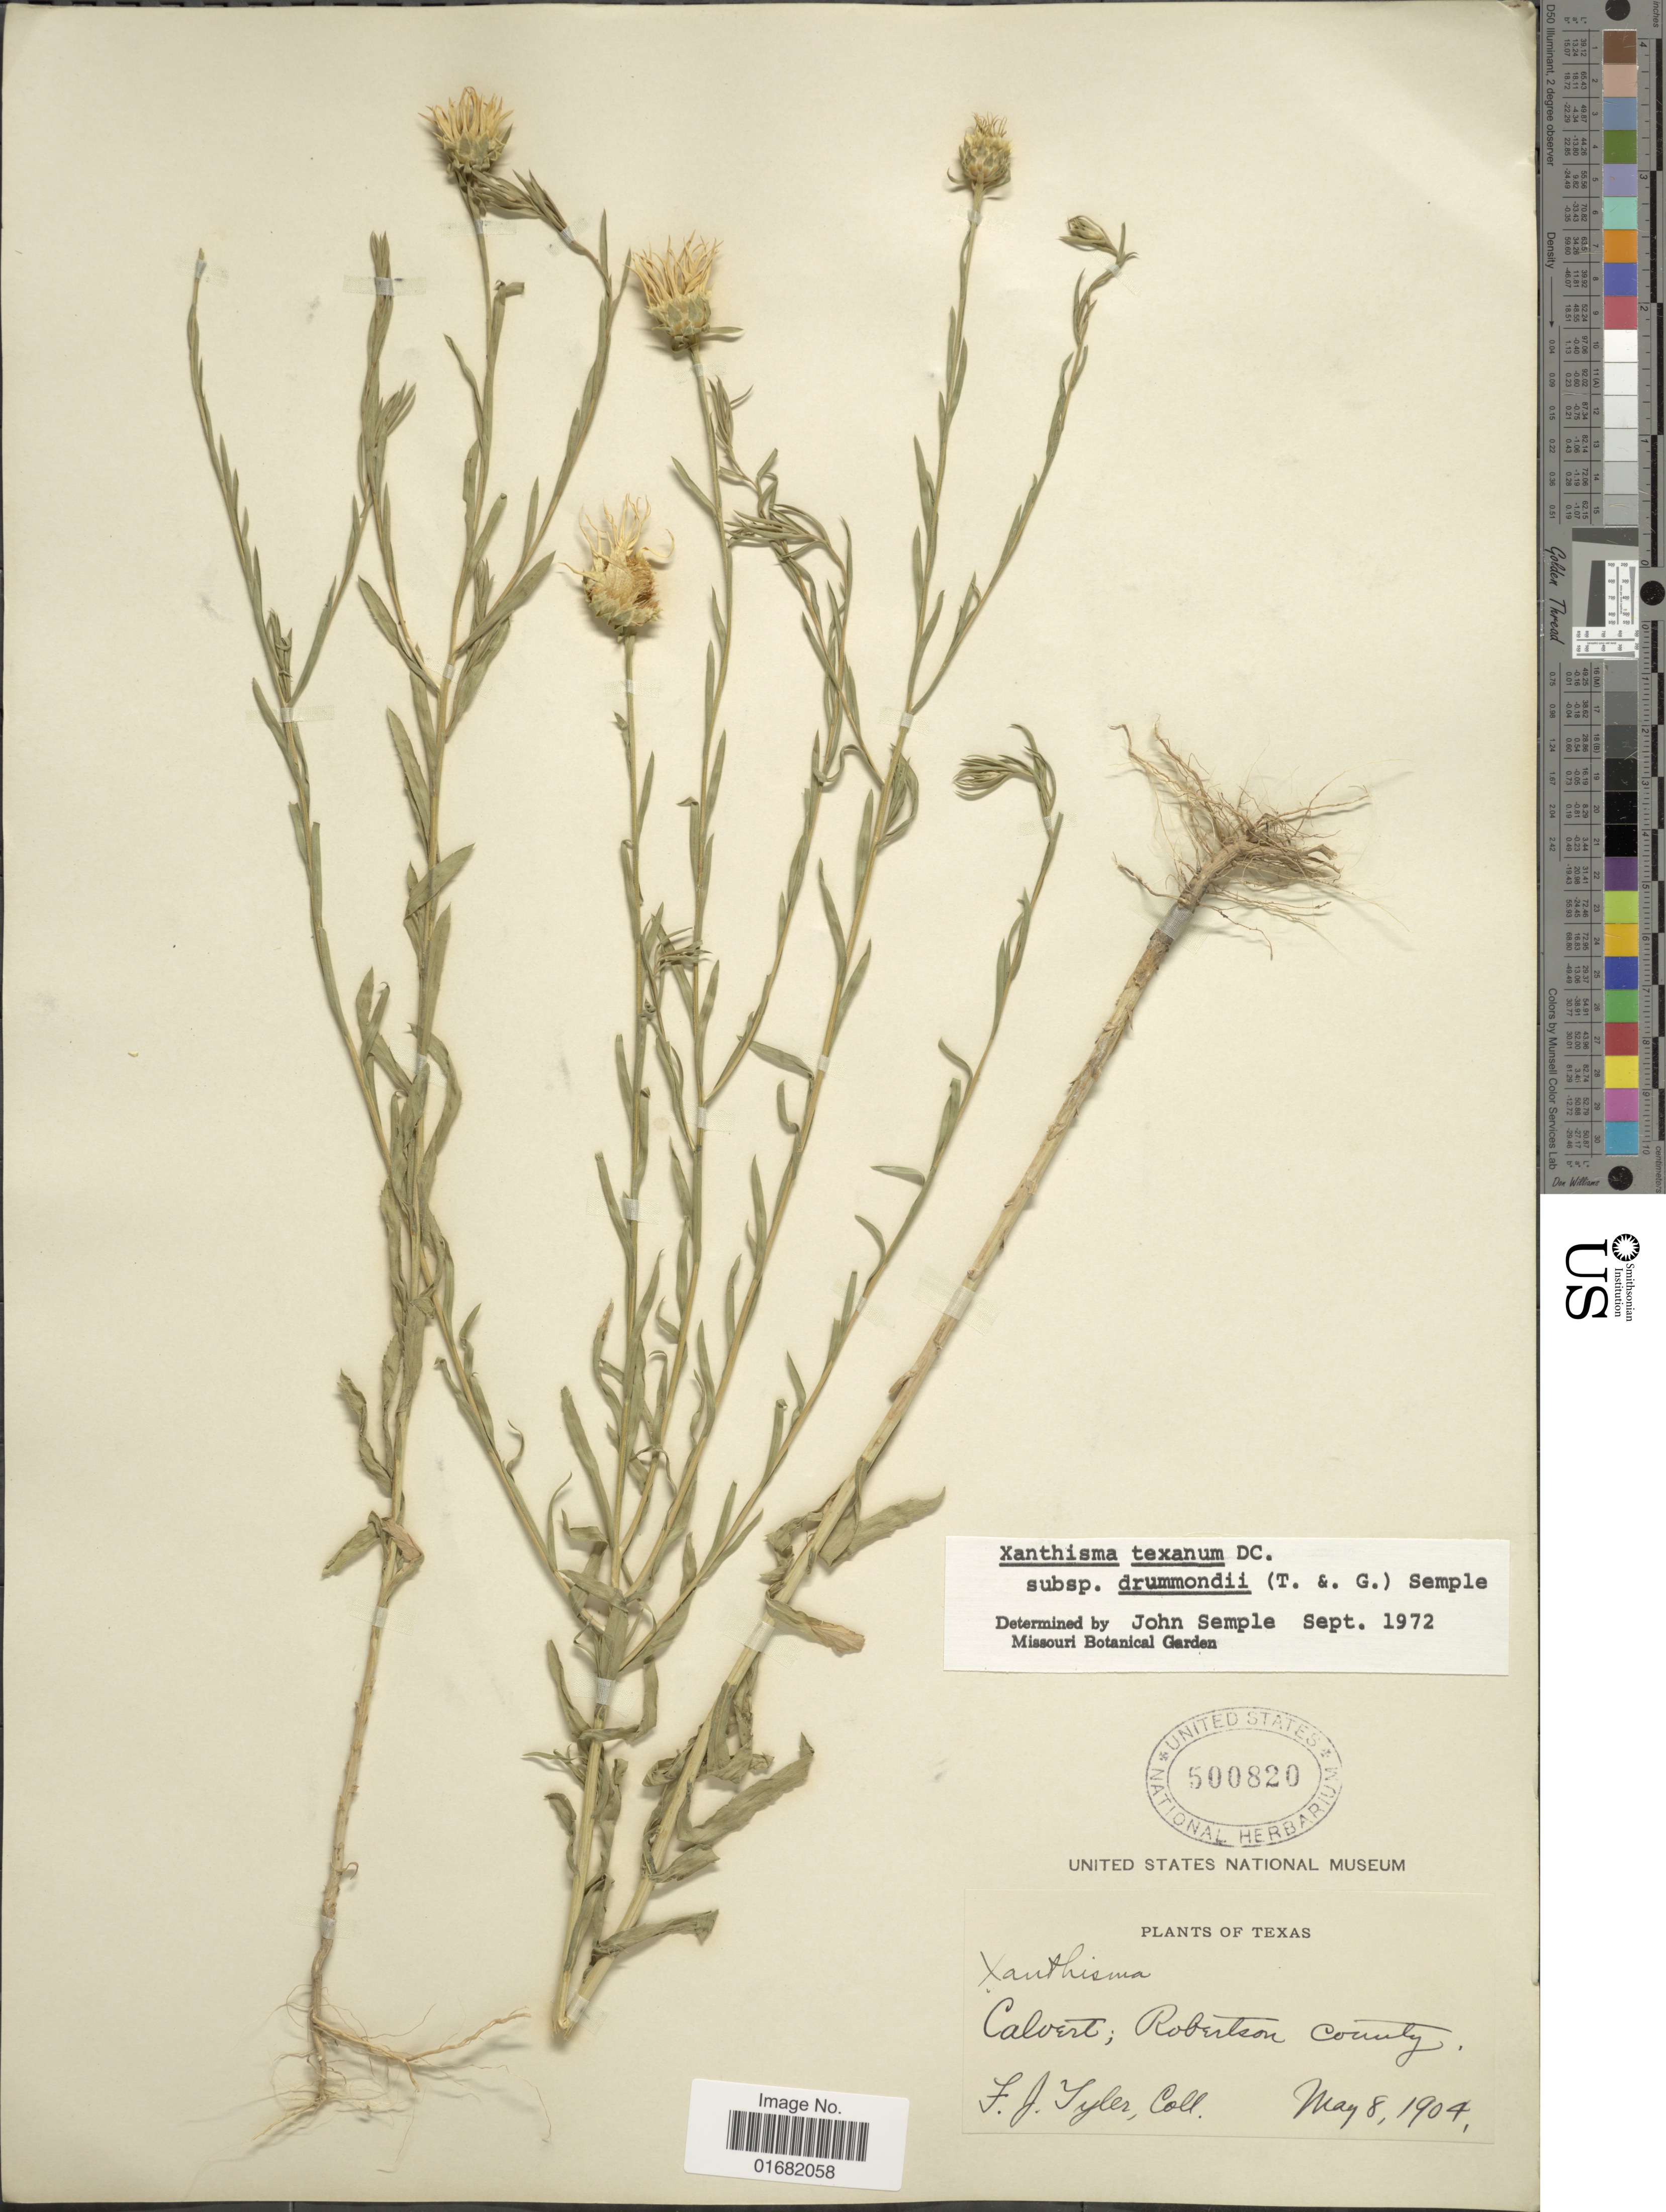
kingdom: Plantae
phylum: Tracheophyta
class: Magnoliopsida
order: Asterales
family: Asteraceae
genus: Xanthisma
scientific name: Xanthisma texanum subsp. drummondii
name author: (Torr. & A. Gray) Semple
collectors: F. Tyler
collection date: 1904-05-08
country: United States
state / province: Texas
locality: Calvert; Robertson County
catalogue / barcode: US 500820